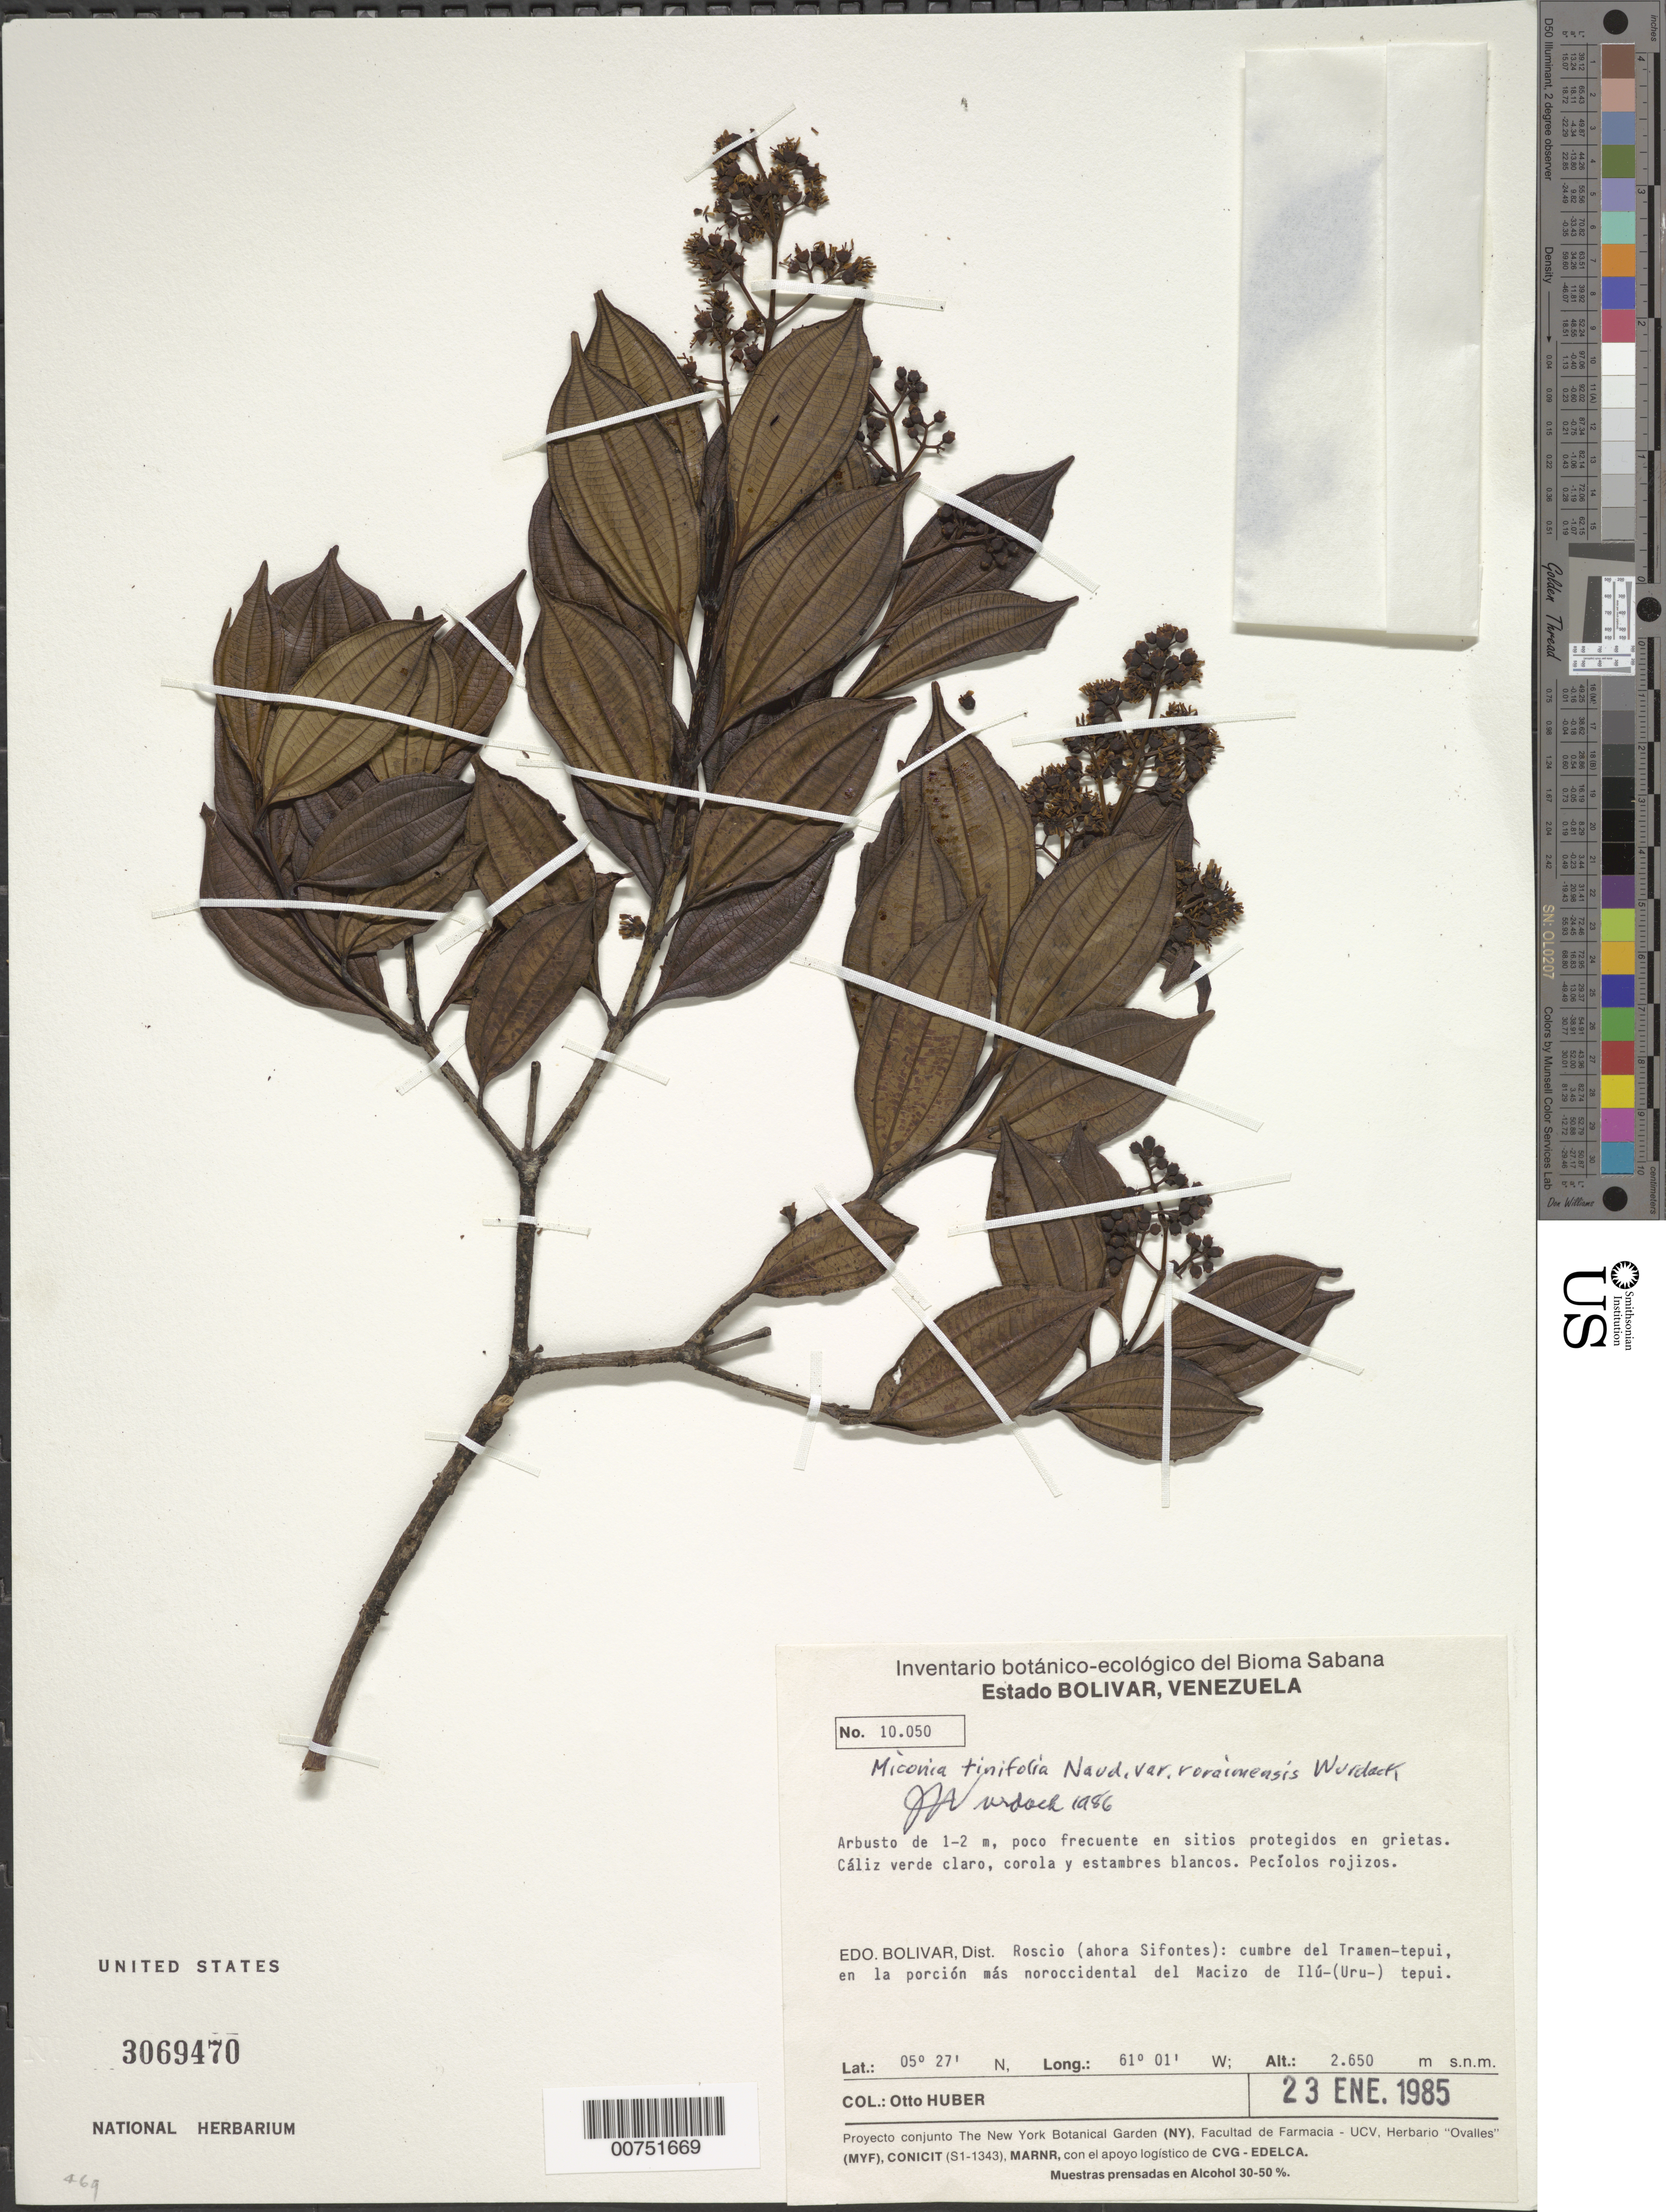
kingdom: Plantae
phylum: Tracheophyta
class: Magnoliopsida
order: Myrtales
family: Melastomataceae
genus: Miconia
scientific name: Miconia tinifolia var. roraimensis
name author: Wurdack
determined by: Wurdack, John J., (US), US (UNITED STATES)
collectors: O. Huber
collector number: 10050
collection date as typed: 23-Jan-85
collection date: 1985-01-23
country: Venezuela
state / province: Bolívar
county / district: Roscio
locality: Tramen-tepuí, cumbre, NW del Macizo de Ilú-(Uru-) tepuí (ahora Sifontes)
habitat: Sitios protegidos en grietas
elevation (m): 2650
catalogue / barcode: US 3069470